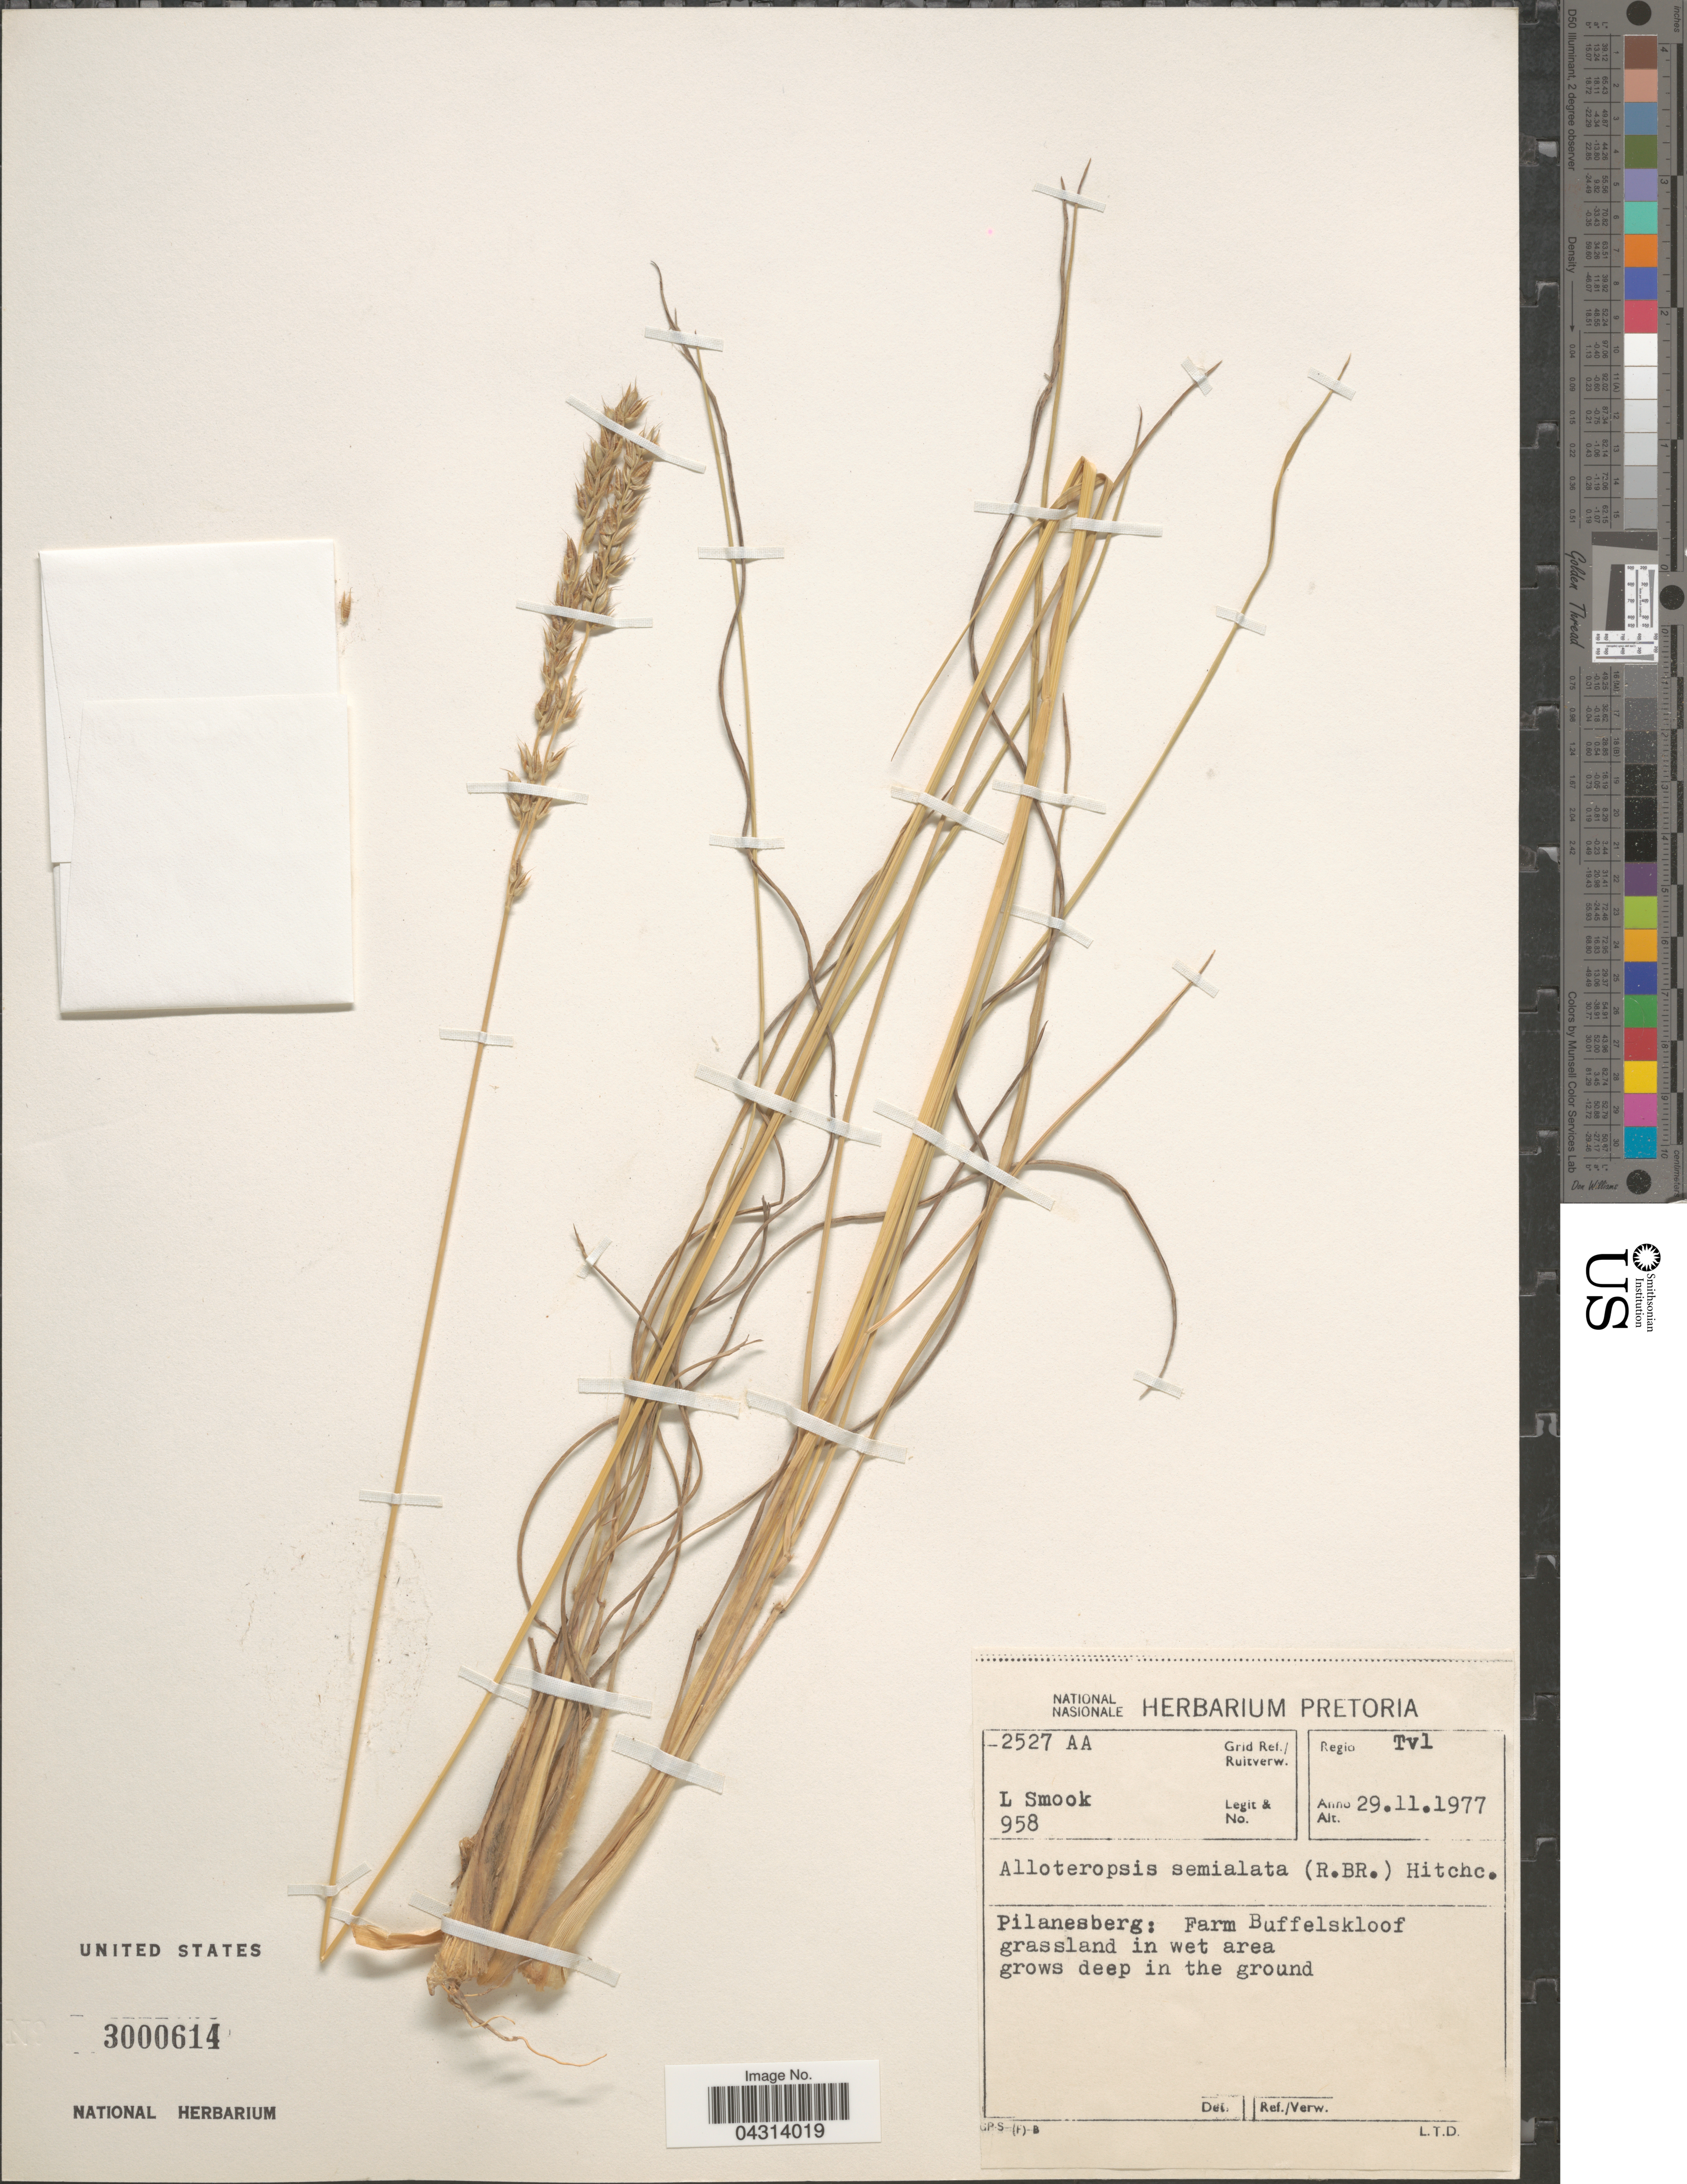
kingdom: Plantae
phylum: Tracheophyta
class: Liliopsida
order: Poales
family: Poaceae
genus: Alloteropsis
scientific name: Alloteropsis semialata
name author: (R. Br.) Hitchc.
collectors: L. Smook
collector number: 958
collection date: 1977-11-29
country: South Africa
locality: Grid Ref./Ruitverw. 2527 AA. Regio Tvl. Pilanesberg: Farm Buffelskloof grassland in wet area. Deep in the ground.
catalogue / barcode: US 3000614